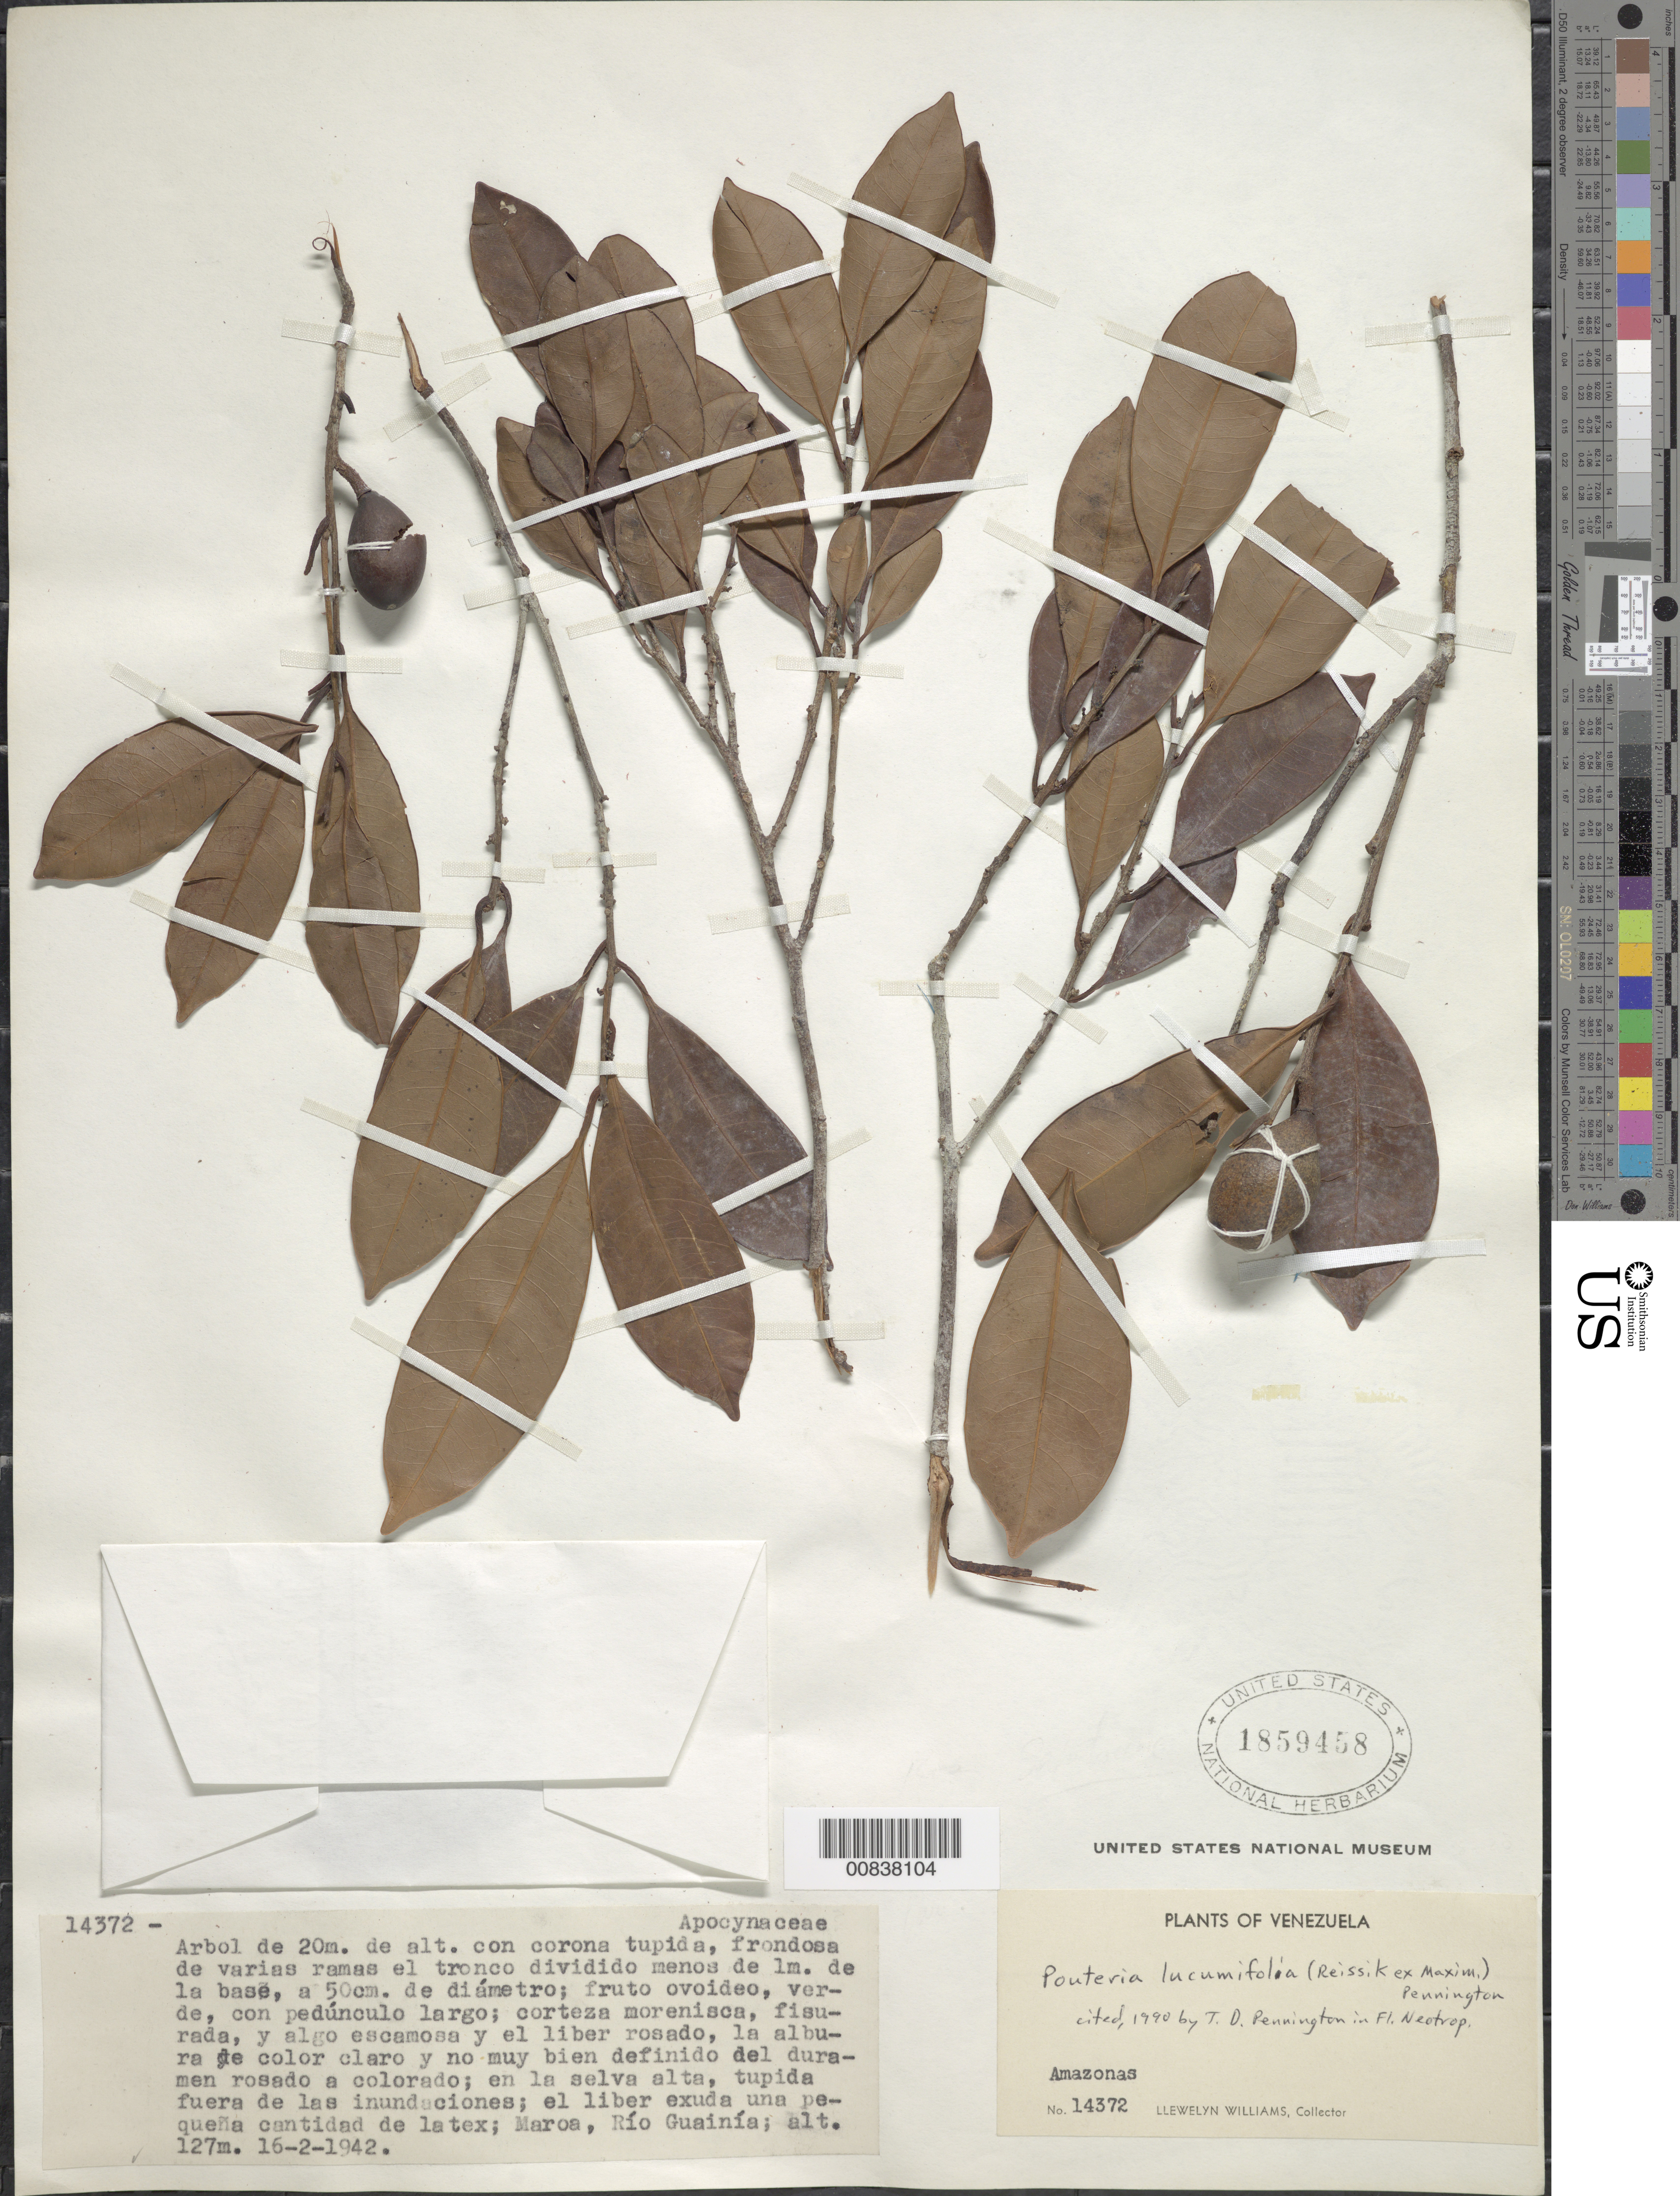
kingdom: Plantae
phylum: Tracheophyta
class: Magnoliopsida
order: Ericales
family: Sapotaceae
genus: Pouteria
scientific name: Pouteria lucumifolia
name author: (Reissek ex Maxim.) T.D. Penn.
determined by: Pennington, T. D., (K)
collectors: Ll. Williams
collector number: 14372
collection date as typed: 16-Feb-42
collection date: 1942-02-16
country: Venezuela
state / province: Amazonas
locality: Maroa, Río Guainía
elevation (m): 127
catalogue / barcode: US 1859458